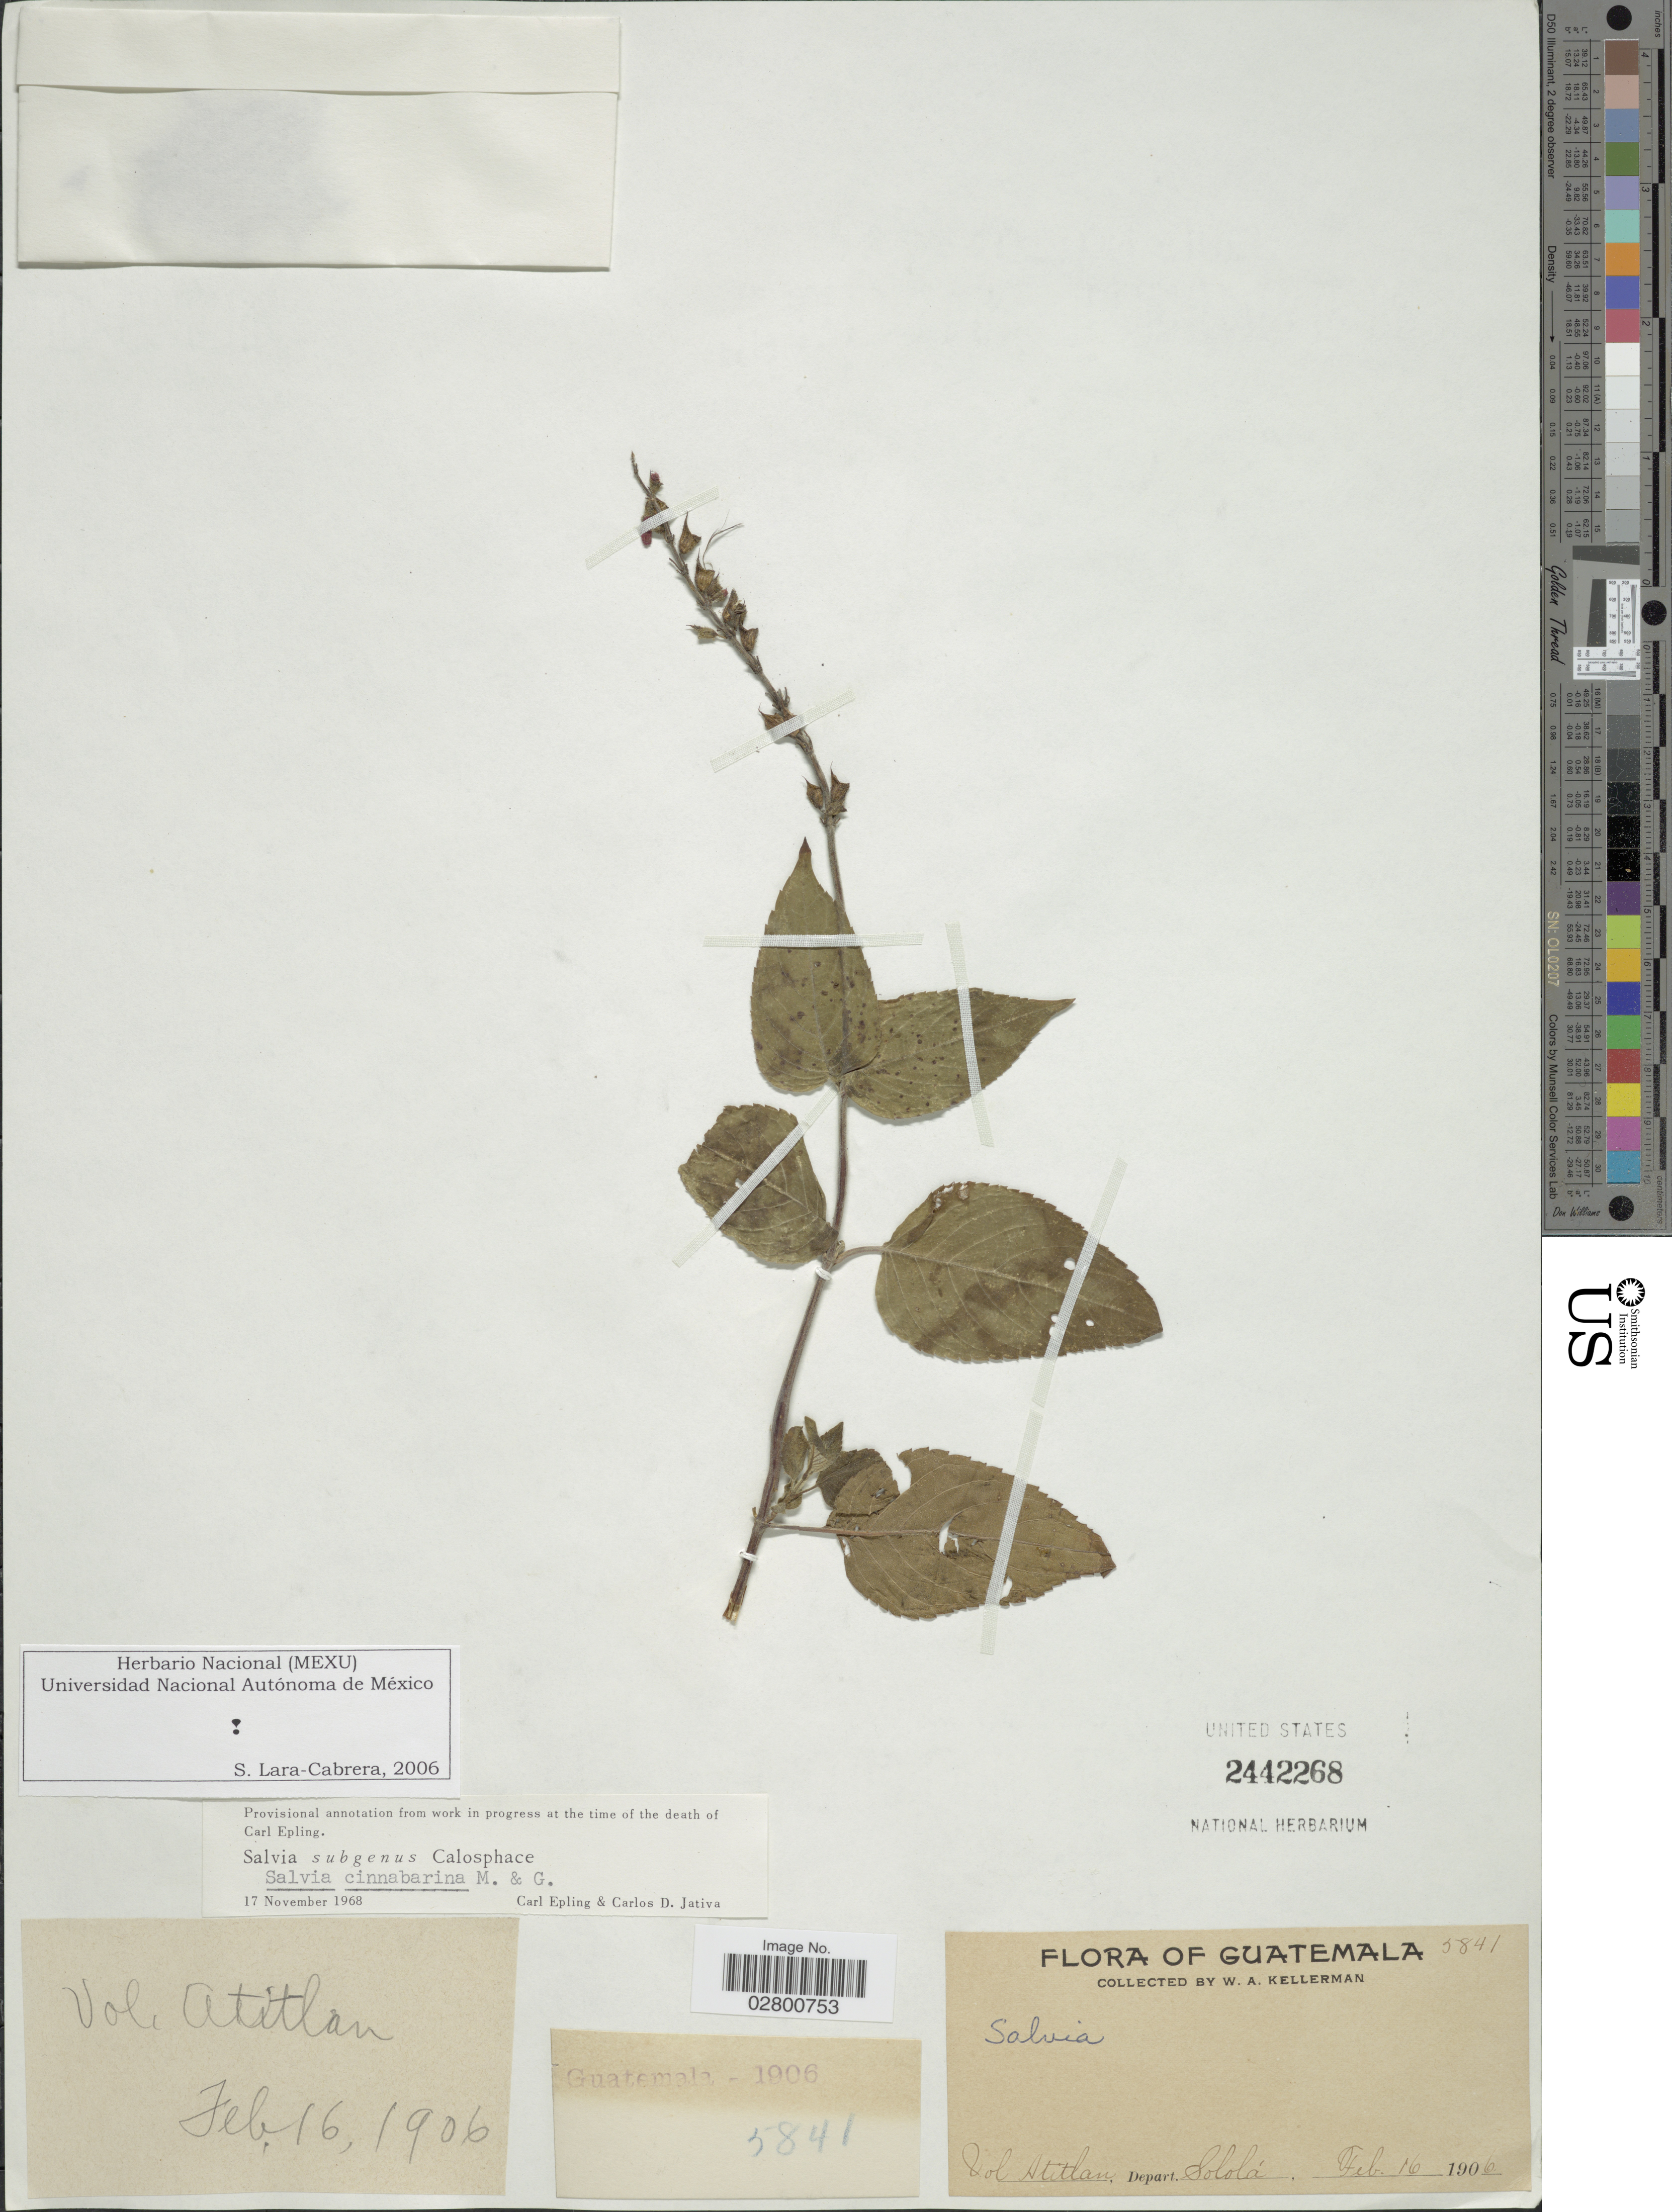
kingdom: Plantae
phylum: Tracheophyta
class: Magnoliopsida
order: Lamiales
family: Lamiaceae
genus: Salvia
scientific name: Salvia cinnabarina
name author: M. Martens & Galeotti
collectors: W. Kellerman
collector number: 5841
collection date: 1906-02-16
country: Guatemala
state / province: Sololá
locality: Vol. Atitlan, Depart. Sololá.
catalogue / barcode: US 2442268